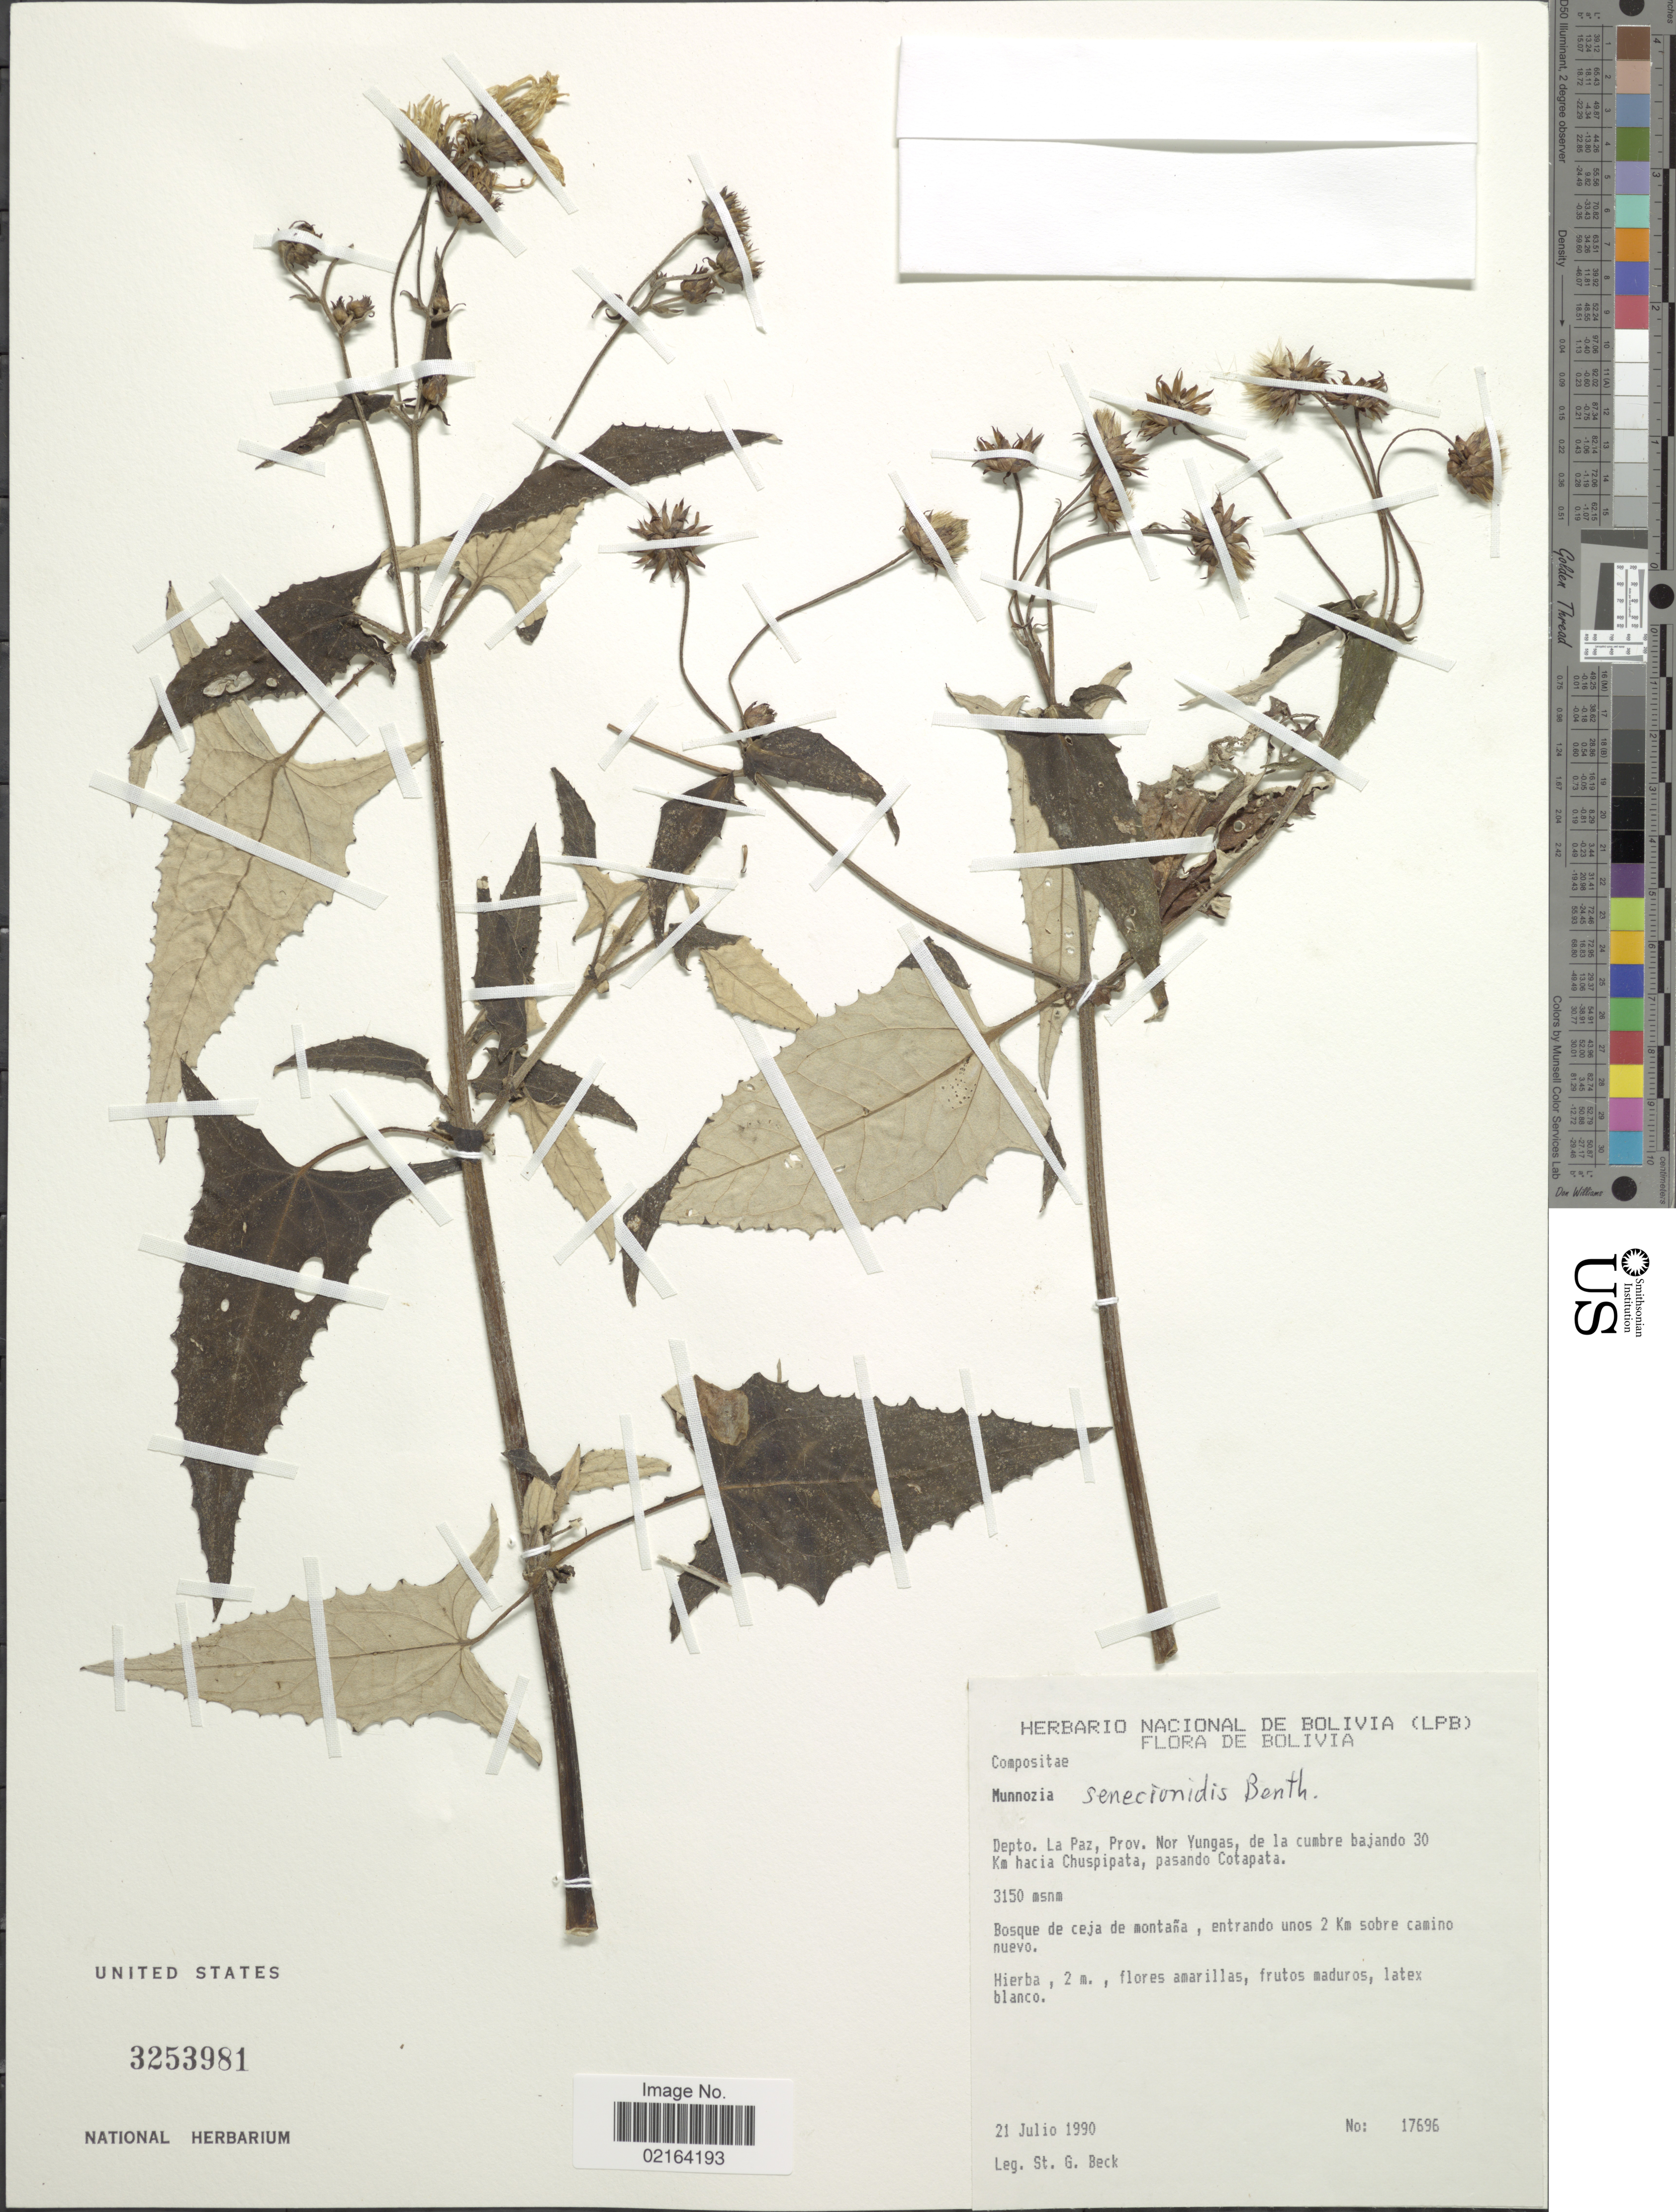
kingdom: Plantae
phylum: Tracheophyta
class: Magnoliopsida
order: Asterales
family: Asteraceae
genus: Munnozia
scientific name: Munnozia senecionidis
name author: Benth.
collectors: S. G. Beck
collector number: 17696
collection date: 1990-07-21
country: Bolivia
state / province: La Paz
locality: Depto. La Paz, Prov. Nor Yungas, de la cumbre bajando 30 Km hacia Chuspipata, pasando Cotapata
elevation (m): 3150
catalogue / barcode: US 3253981